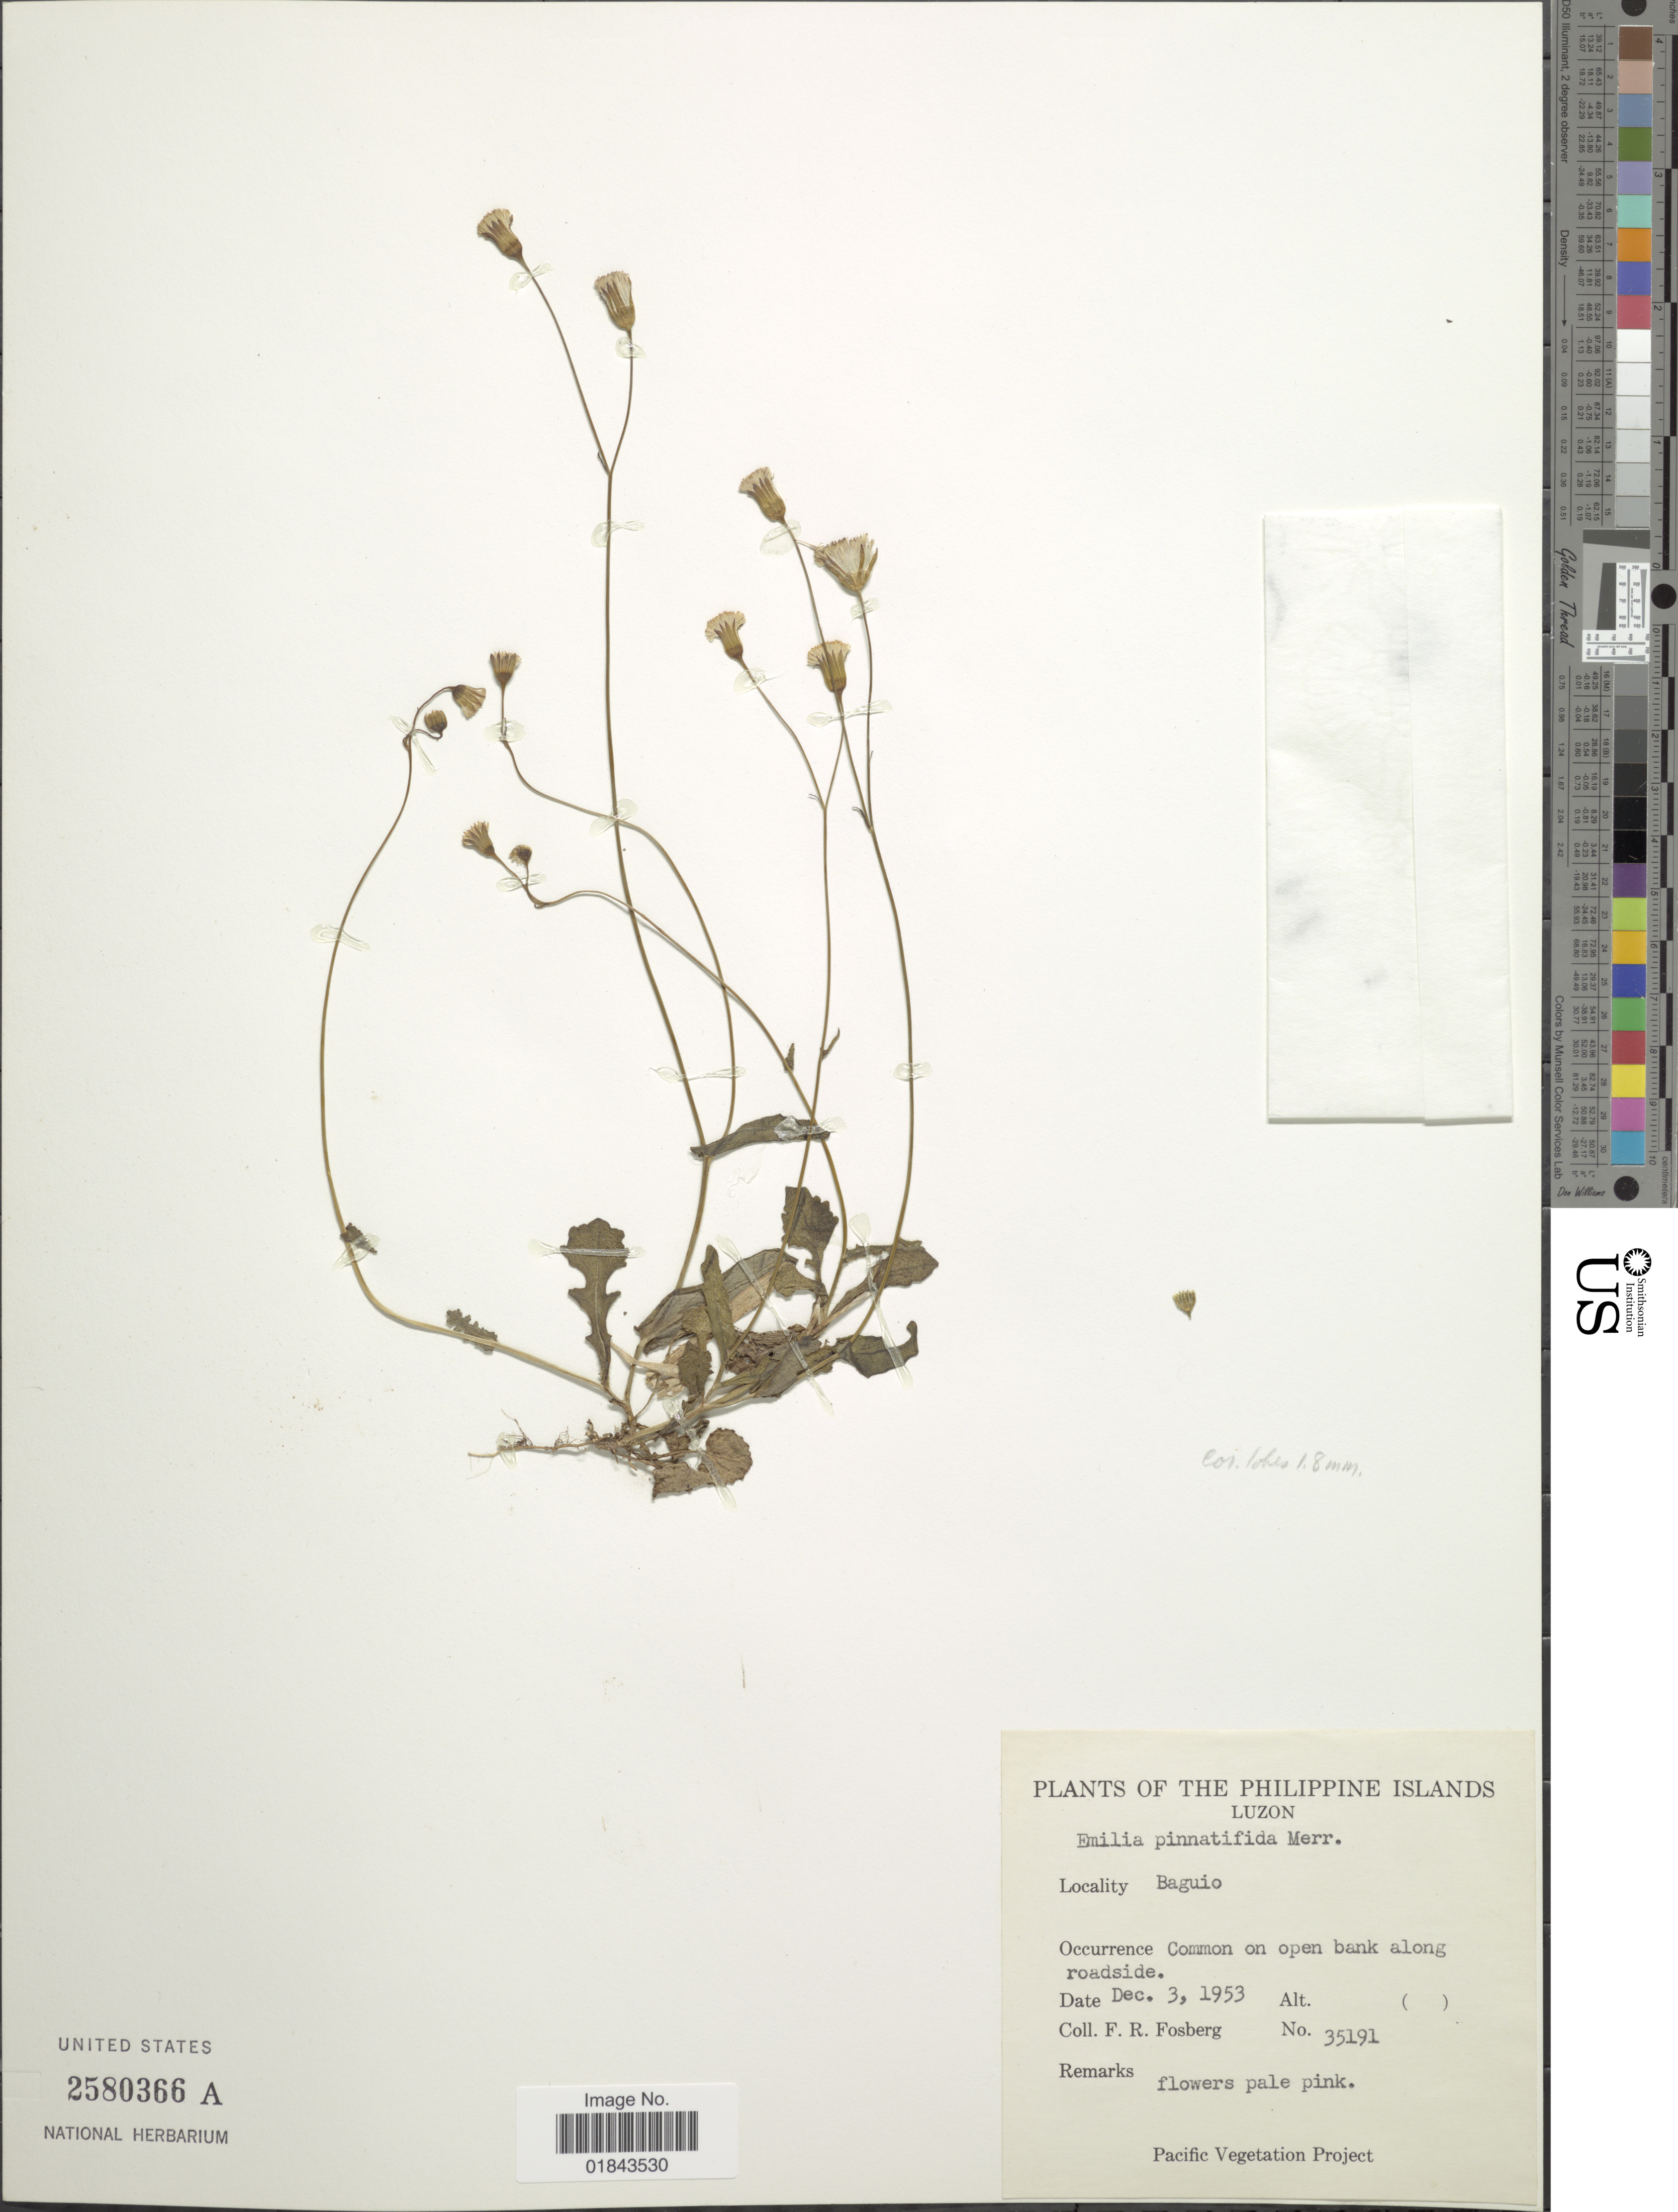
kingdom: Plantae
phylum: Tracheophyta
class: Magnoliopsida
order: Asterales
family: Asteraceae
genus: Emilia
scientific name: Emilia pinnatifida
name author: Merr.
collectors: F. R. Fosberg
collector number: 35191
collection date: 1953-12-03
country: Philippines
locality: The Philippines Islands, Baguio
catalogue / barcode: US 2580366A